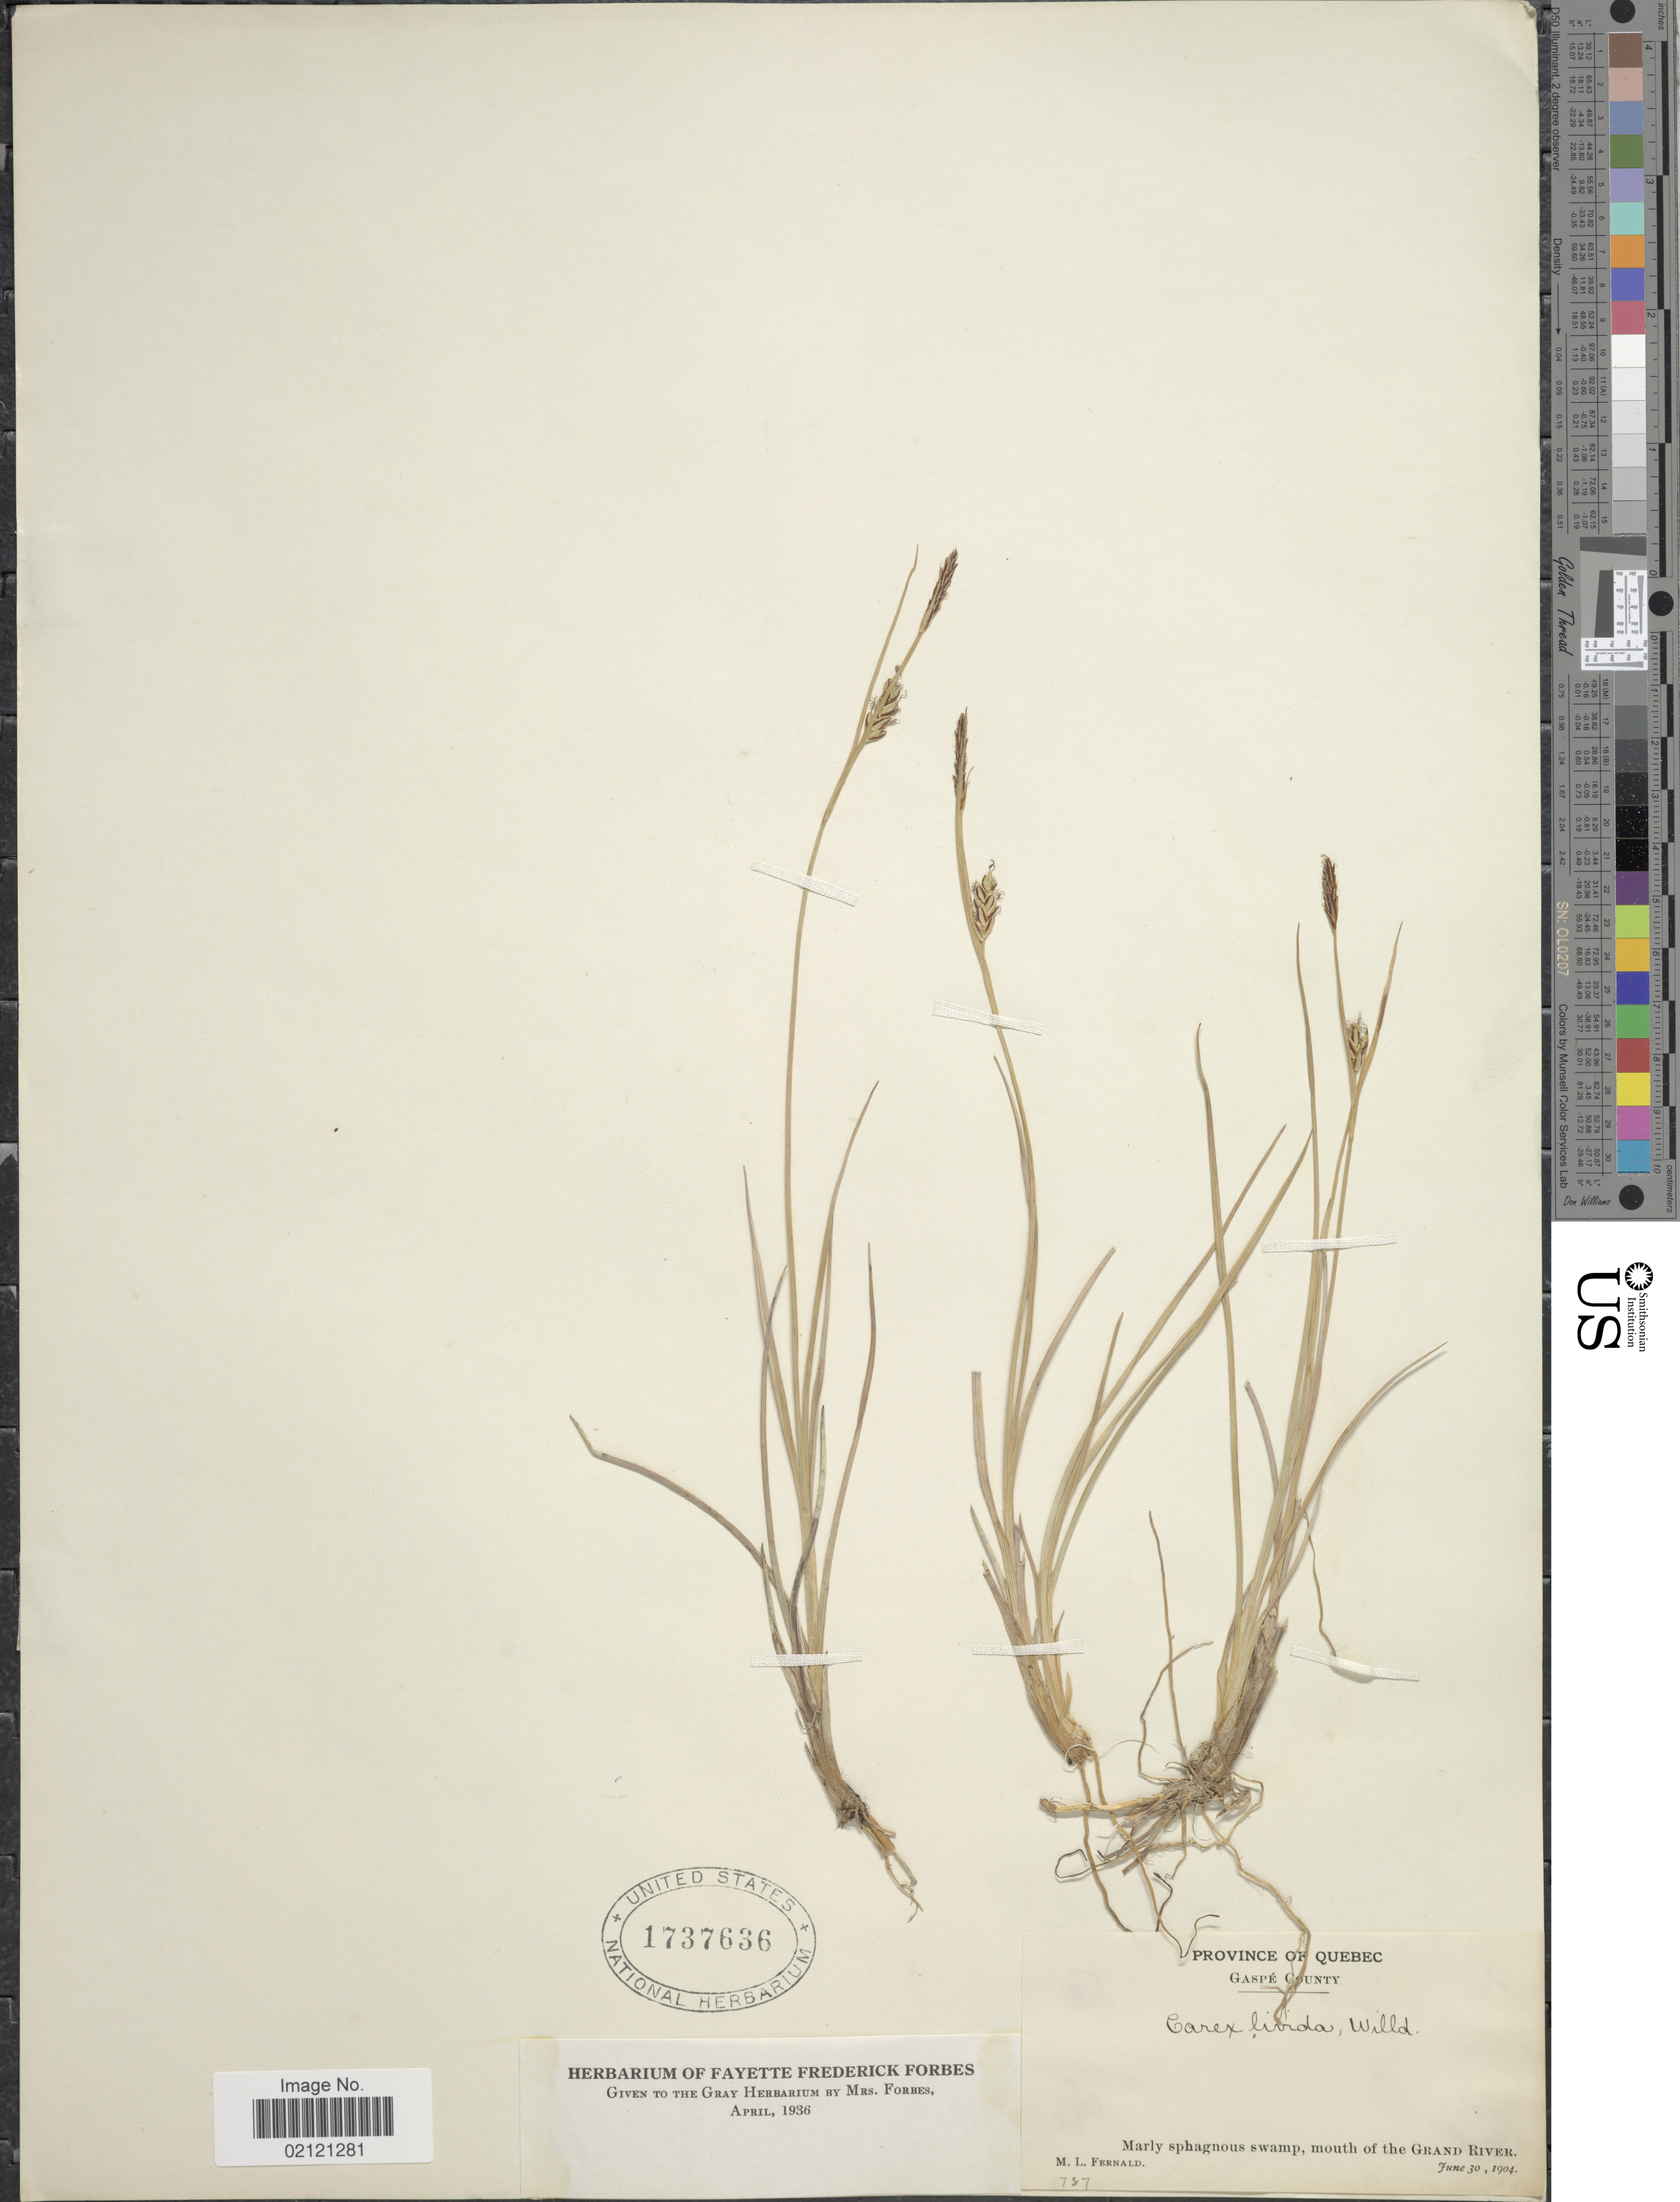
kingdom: Plantae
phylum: Tracheophyta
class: Liliopsida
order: Poales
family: Cyperaceae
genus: Carex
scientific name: Carex livida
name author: (Wahlenb.) Willd.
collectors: M. L. Fernald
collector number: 787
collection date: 1904-06-30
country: Canada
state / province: Quebec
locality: Gaspe County, Marly sphagnous swamp, mouth of the Grand River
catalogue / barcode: US 1737636